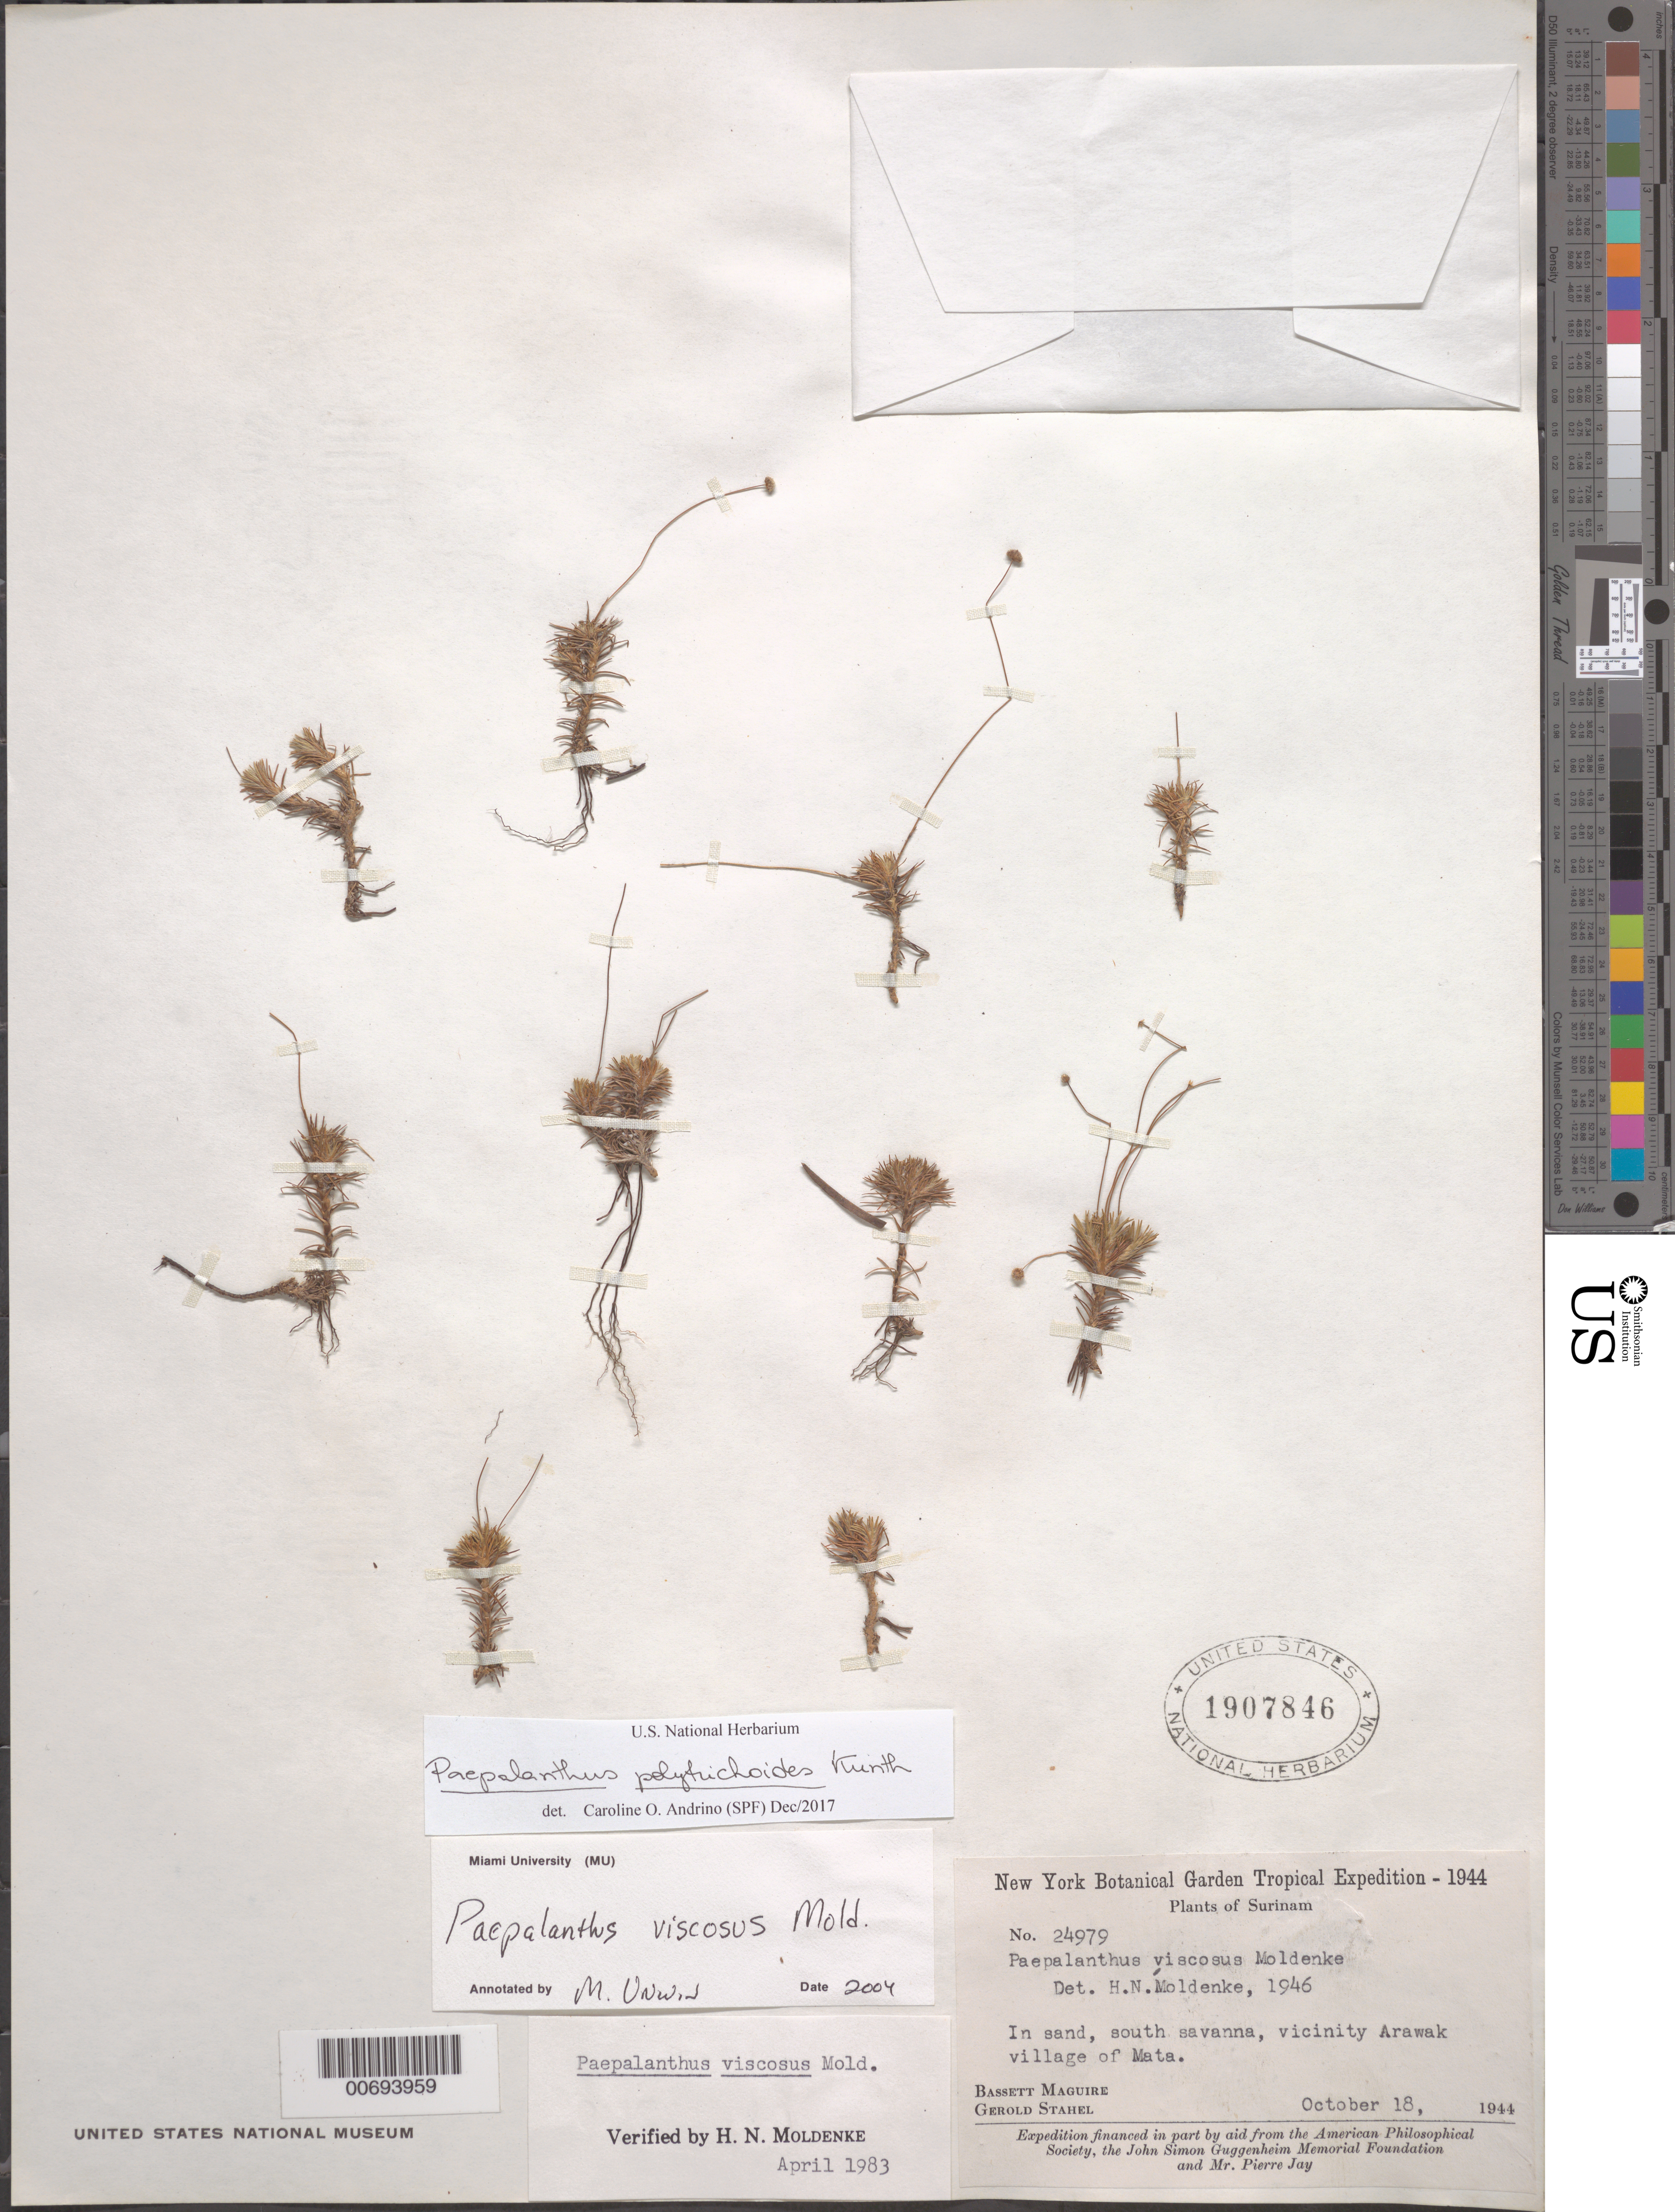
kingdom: Plantae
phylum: Tracheophyta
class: Liliopsida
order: Poales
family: Eriocaulaceae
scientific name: Giuliettia polytrichoides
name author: (Kunth) Andrino & Sano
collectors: B. Maguire & G. Stahel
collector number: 24979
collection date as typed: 18-Oct-44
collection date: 1944-10-18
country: Suriname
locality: Zanderij I., Mata vic., Arawak village of Mata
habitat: In sand, south savanna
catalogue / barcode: US 1907846